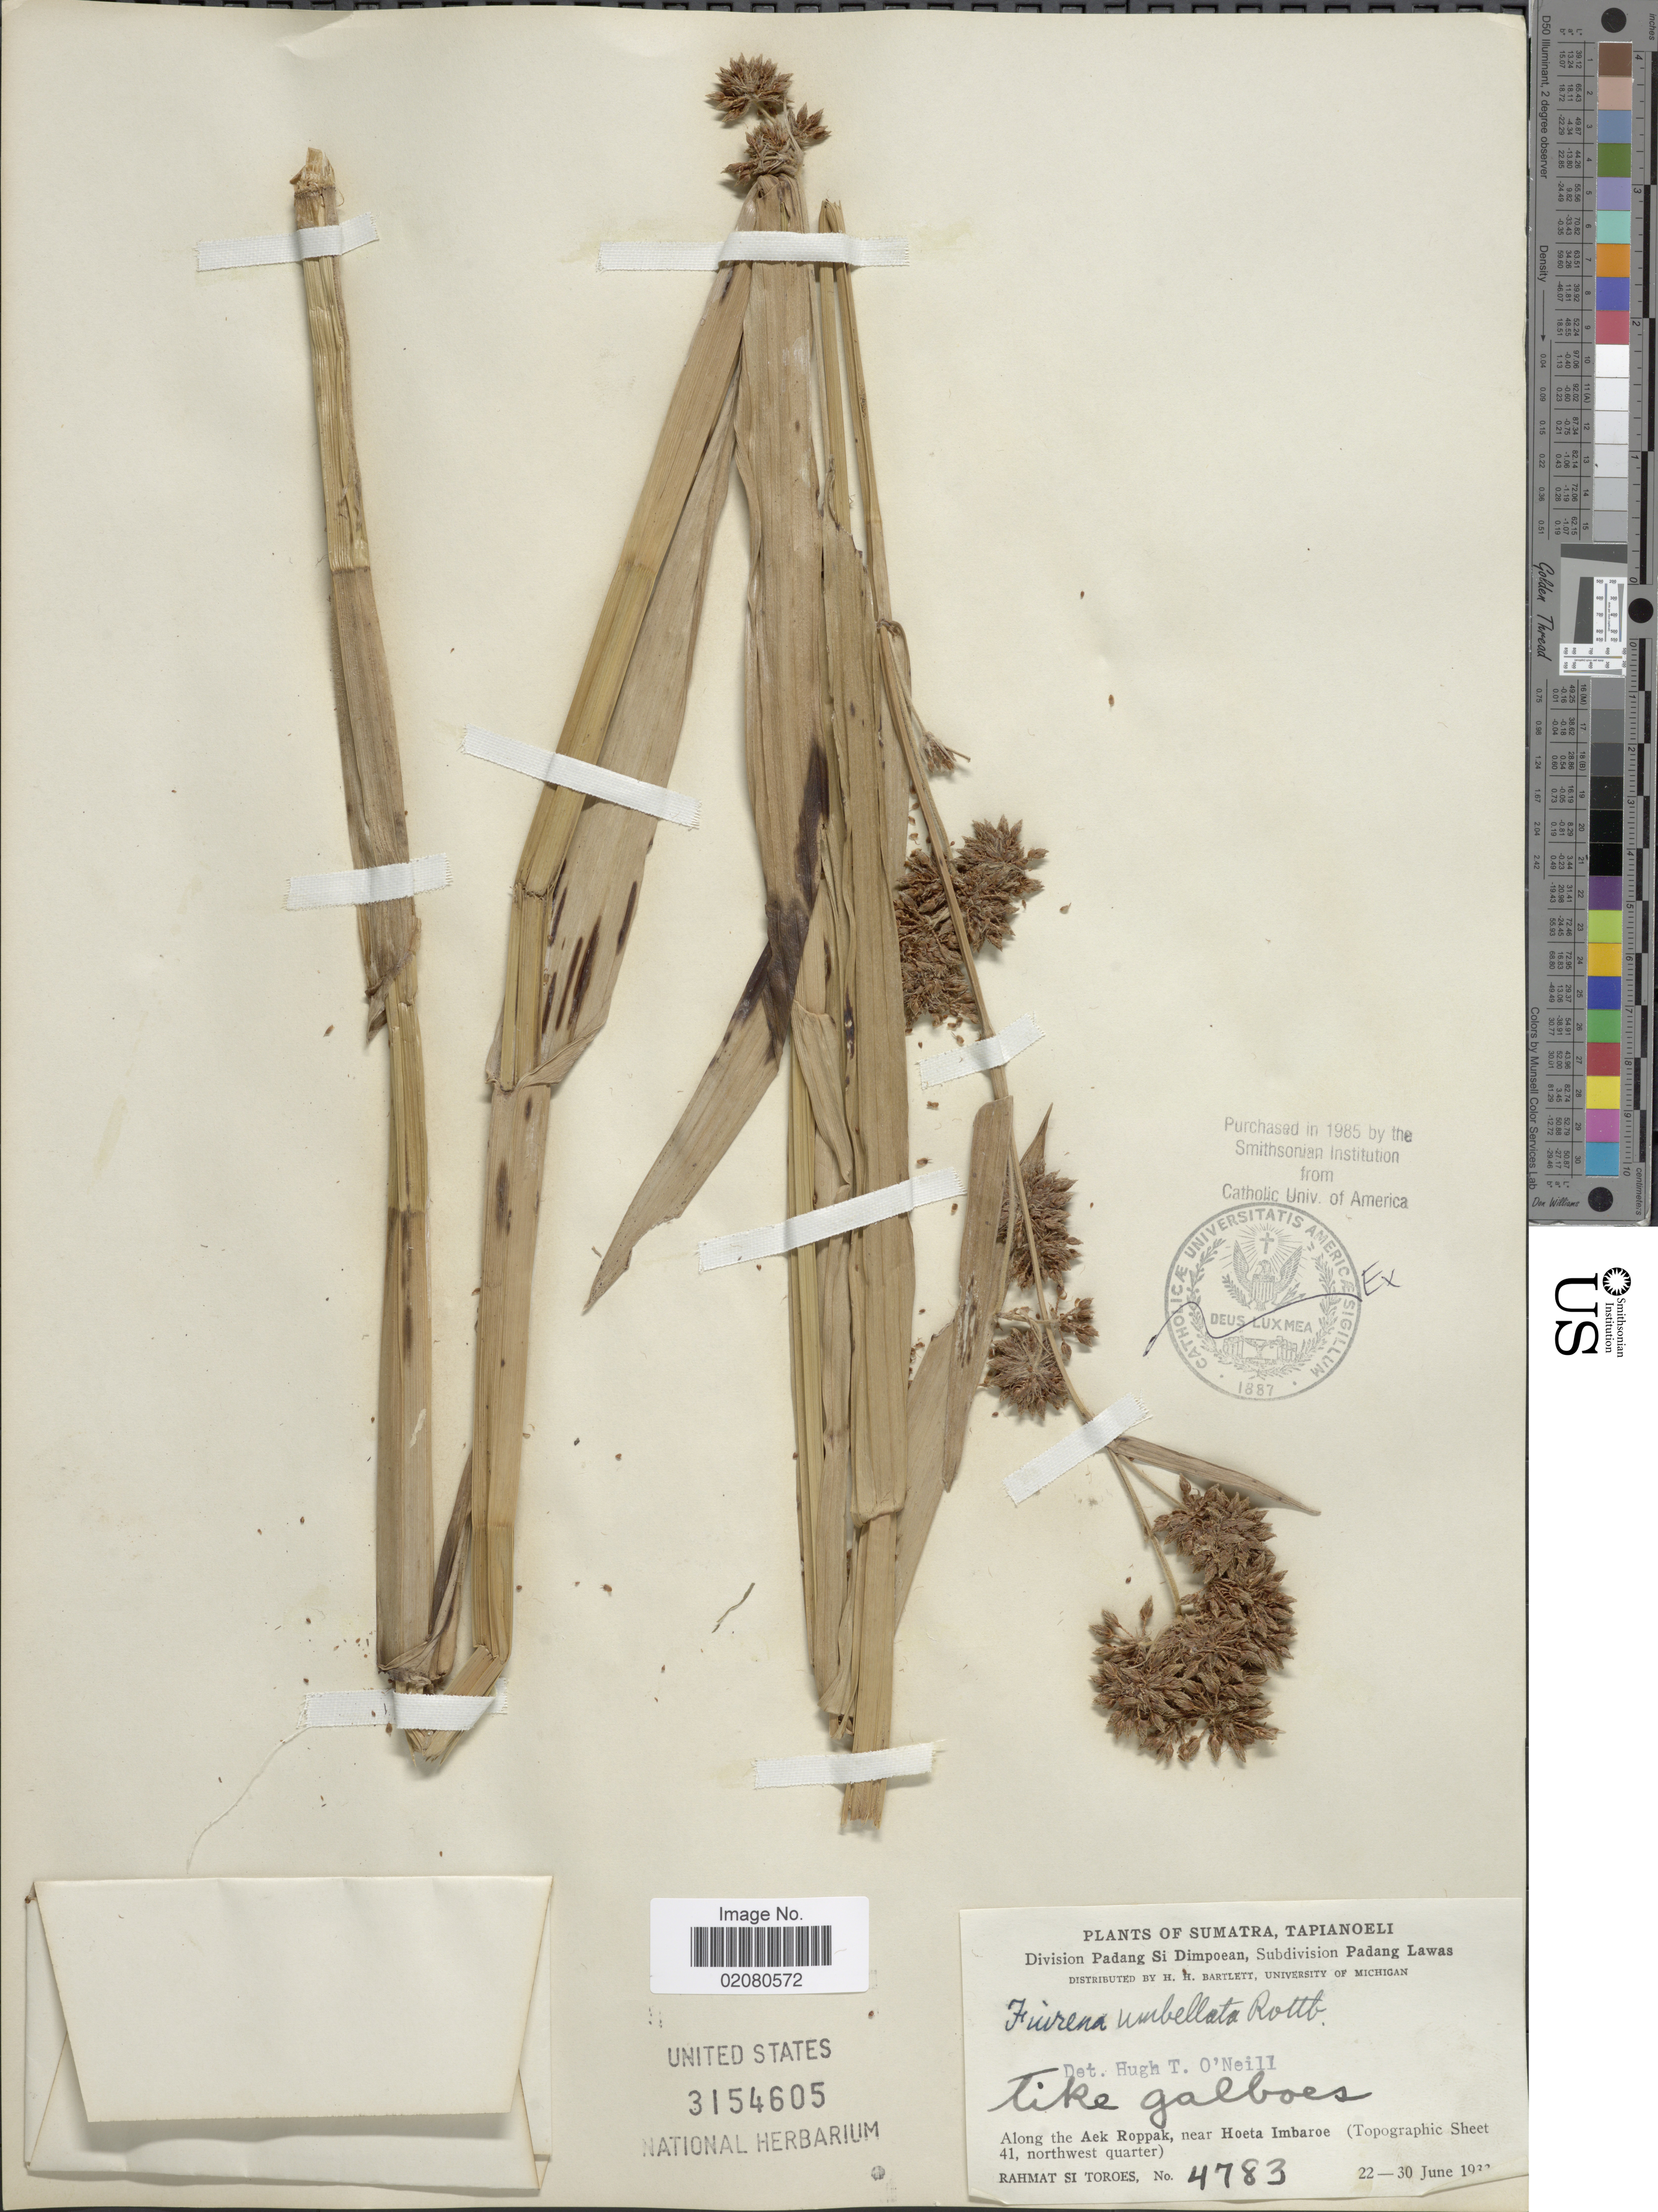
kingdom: Plantae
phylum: Tracheophyta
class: Liliopsida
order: Poales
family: Cyperaceae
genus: Fuirena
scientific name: Fuirena umbellata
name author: Rottb.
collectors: Rahmat Si Boeea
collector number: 4783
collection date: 1933-06-22/1933-06-30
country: Indonesia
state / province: Sumatra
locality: Sumatra, Tapianoeli, Division Padang Si Dimpoean, Subdivision Padang Lawas. Along the Aek Roppak, near Hoeta Imbaroe (Topograhic Sheet 41, northwest quarter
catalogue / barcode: US 3154605